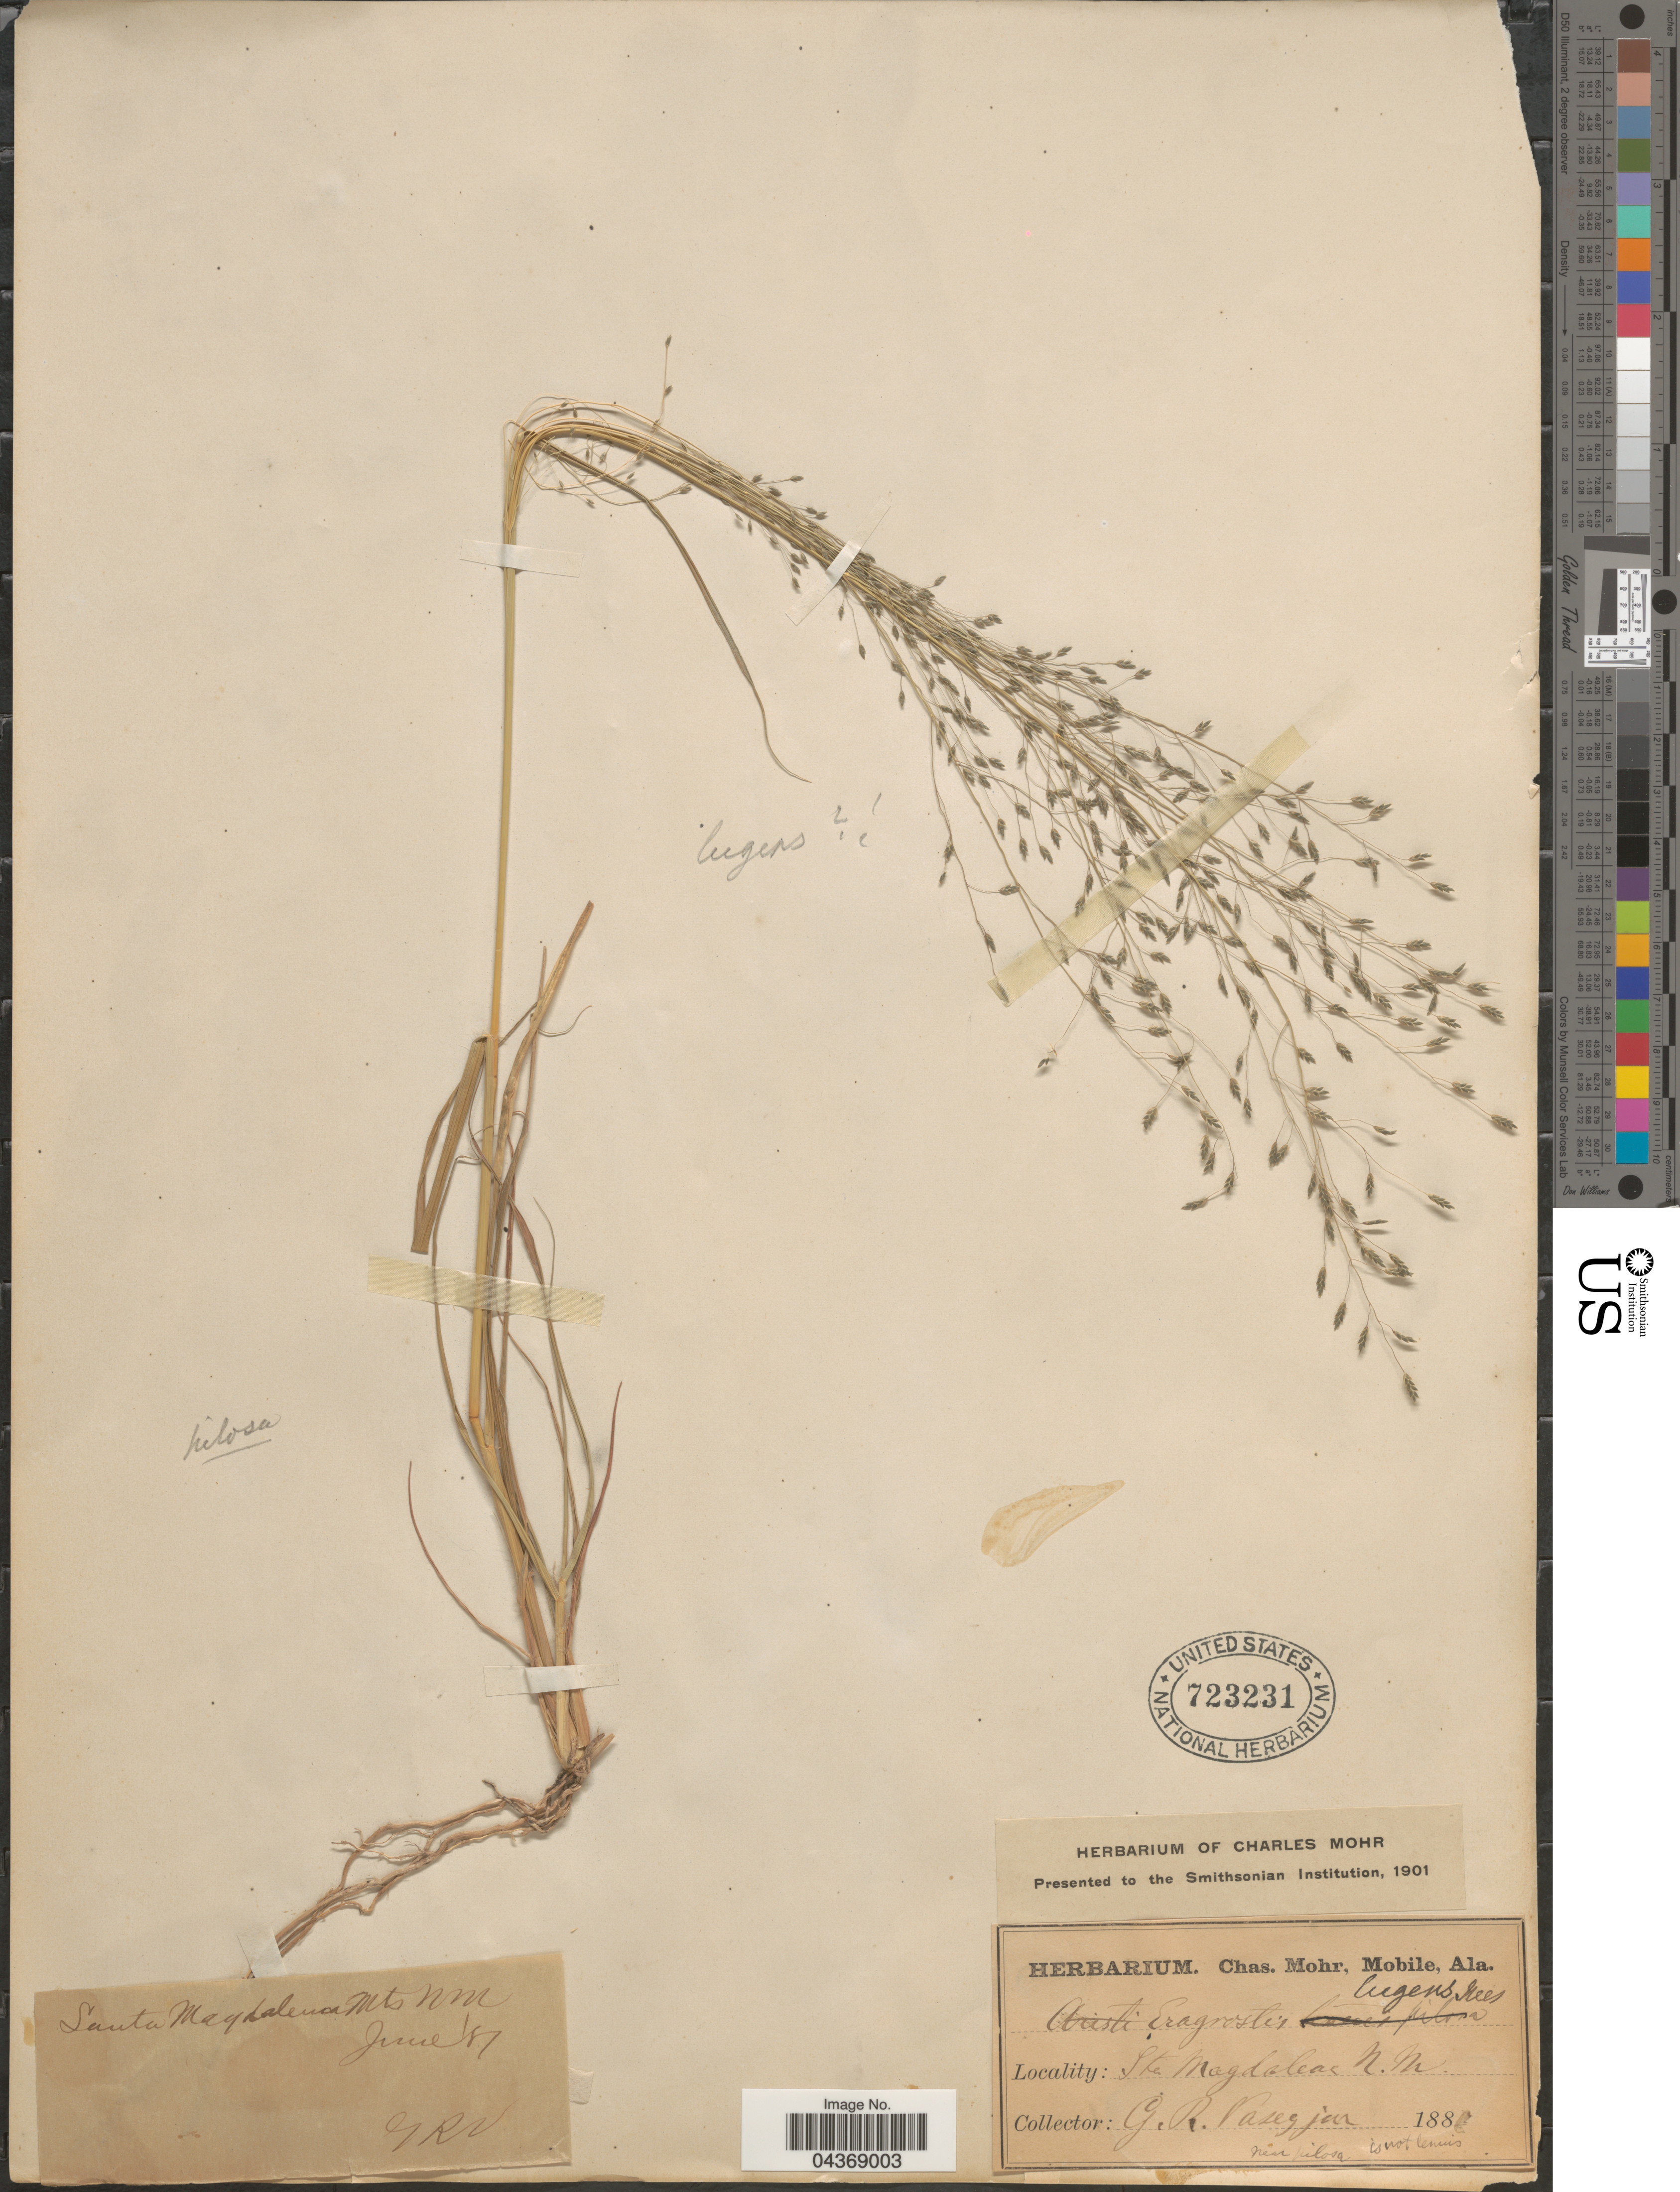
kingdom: Plantae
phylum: Tracheophyta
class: Liliopsida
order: Poales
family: Poaceae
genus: Eragrostis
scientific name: Eragrostis intermedia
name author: Hitchc.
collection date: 1887-06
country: United States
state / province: New Mexico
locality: Santa Magdalena Mts. Sta Magdalena.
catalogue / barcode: US 723231